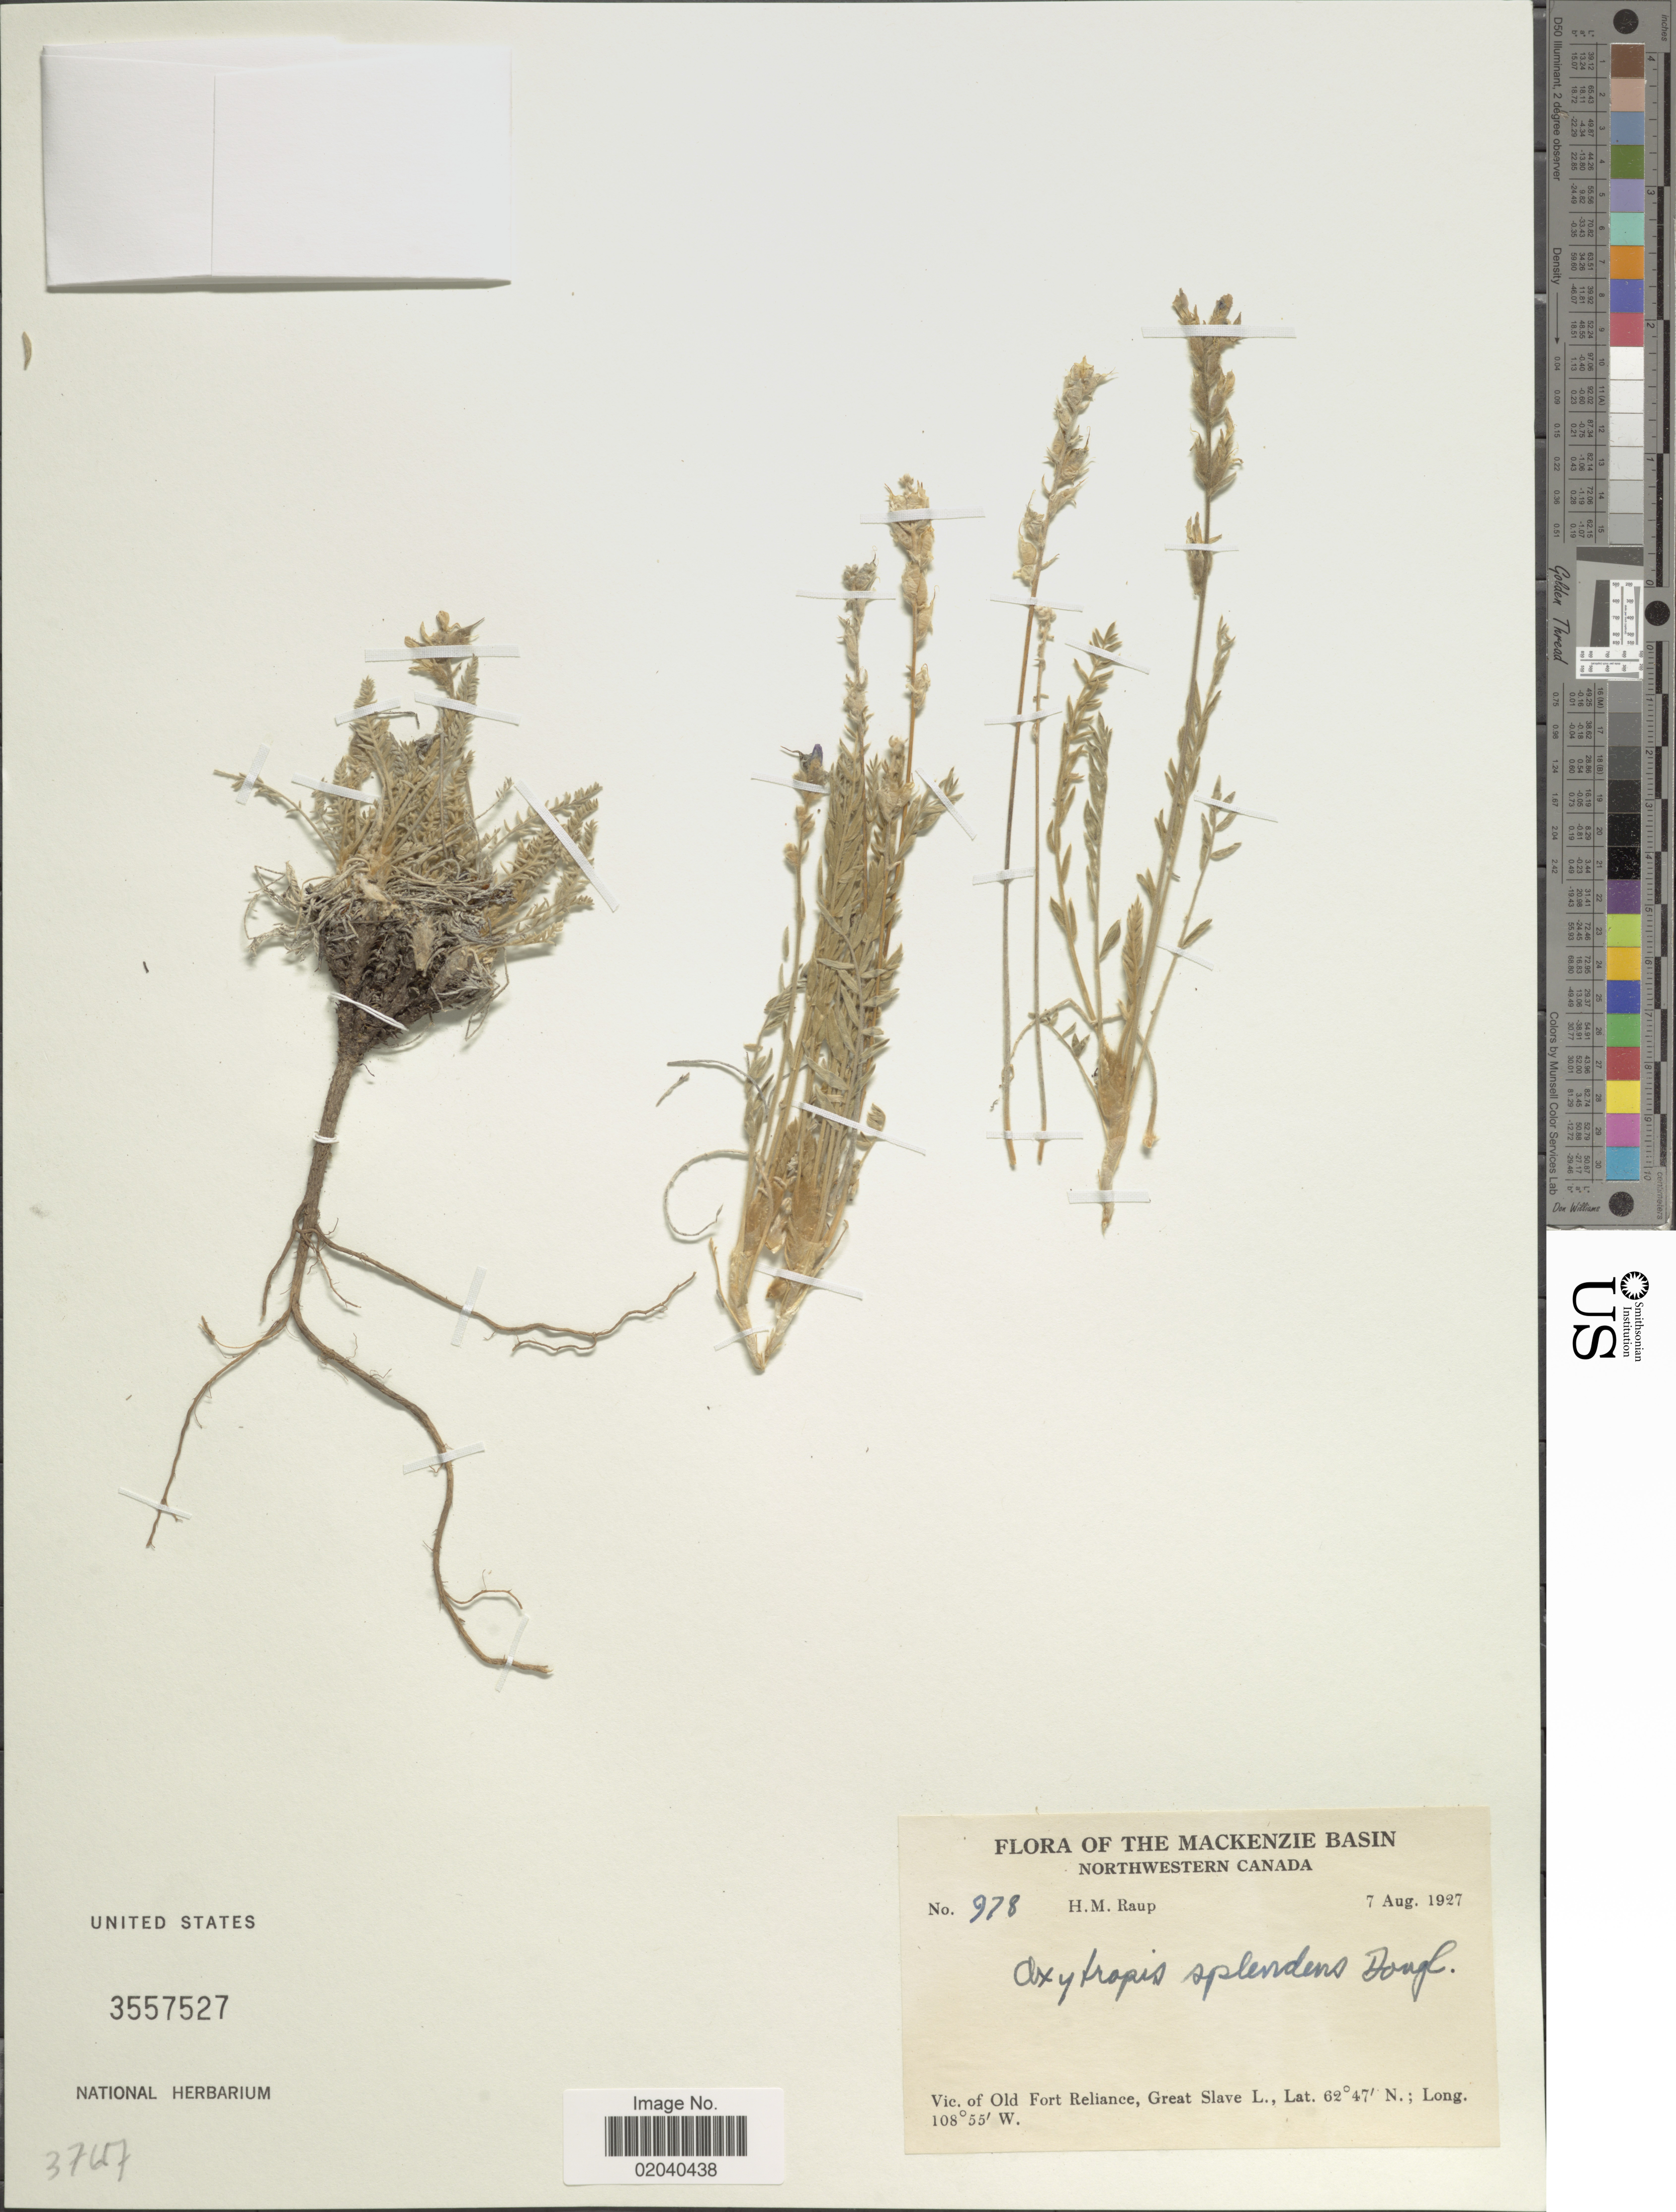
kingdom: Plantae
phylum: Tracheophyta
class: Magnoliopsida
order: Fabales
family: Fabaceae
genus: Oxytropis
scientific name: Oxytropis splendens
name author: Douglas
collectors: H. Raup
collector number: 978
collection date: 1927-08-07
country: Canada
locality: Mackenzie Basin. Northwestern Canada. Vic. of Old Fort Reliance, Great Slave L.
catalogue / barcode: US 3557527